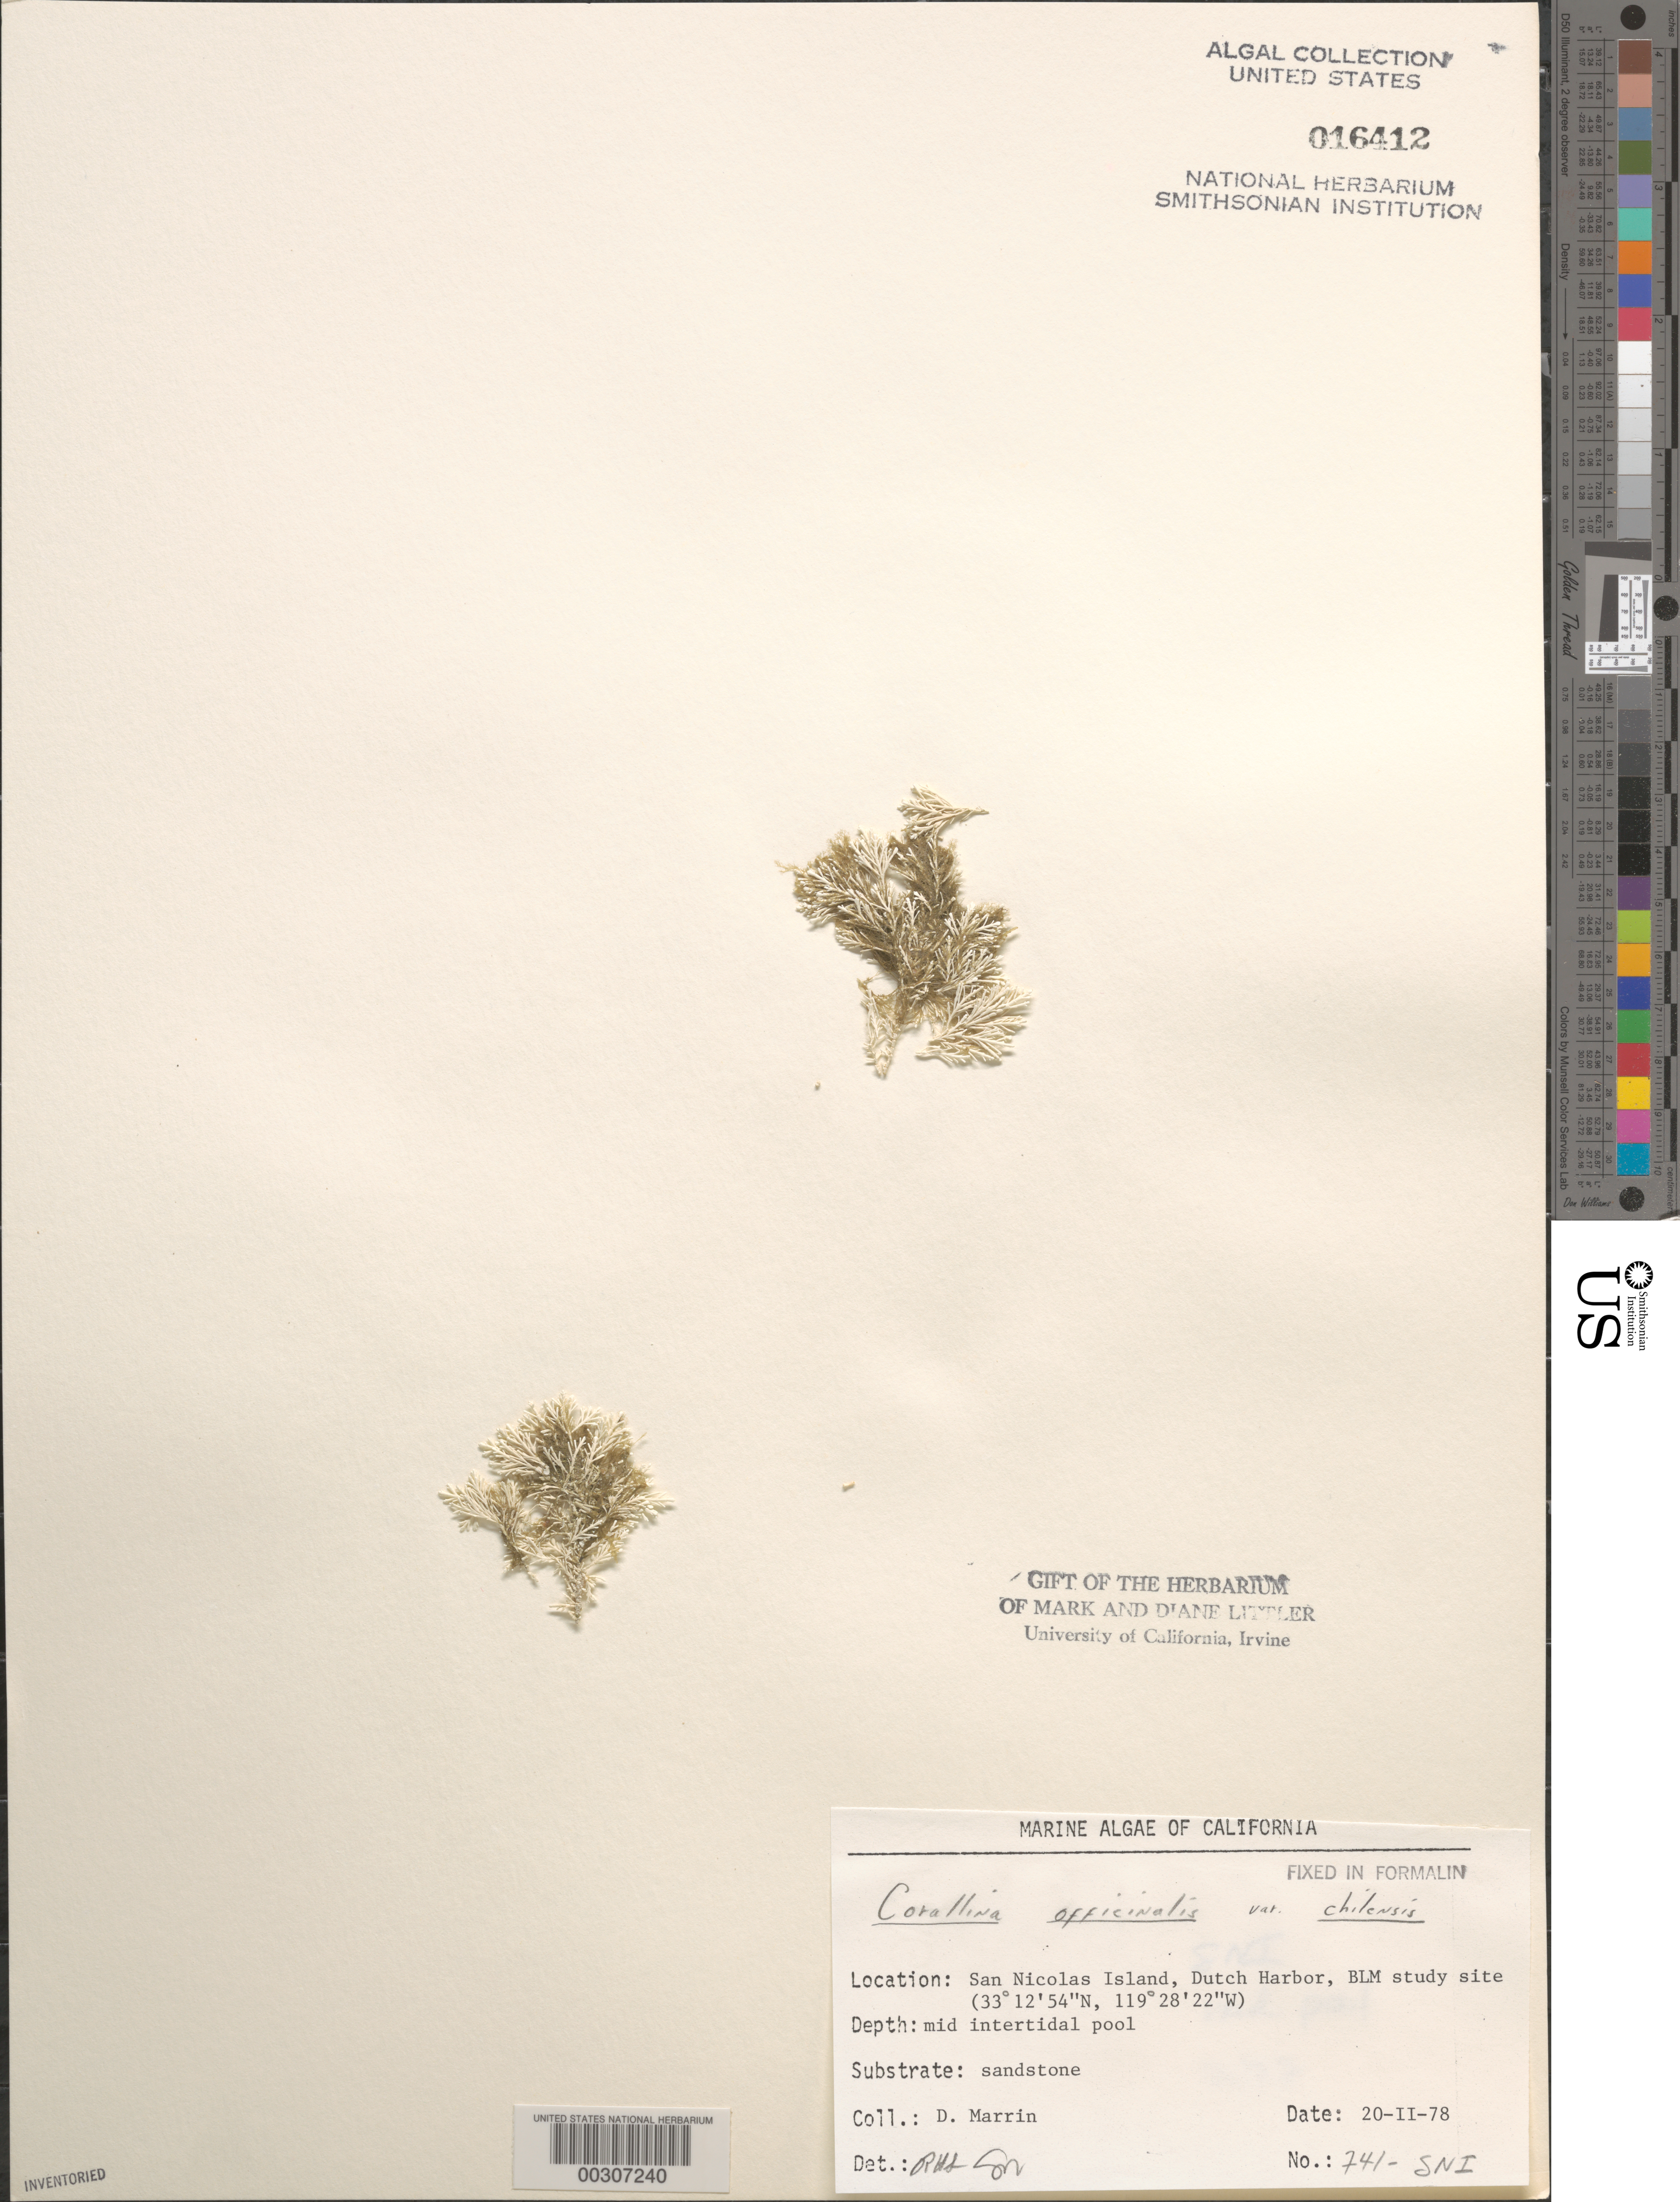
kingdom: Plantae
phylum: Rhodophyta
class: Florideophyceae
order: Corallinales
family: Corallinaceae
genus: Corallina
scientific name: Corallina officinalis var. chilensis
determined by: Sims, Robert H.; Murray, S. N.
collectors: D. Marrin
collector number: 741-SNI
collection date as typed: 20 Feb 1978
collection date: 1978-02-20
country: United States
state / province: California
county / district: Ventura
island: San Nicolas Island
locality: Dutch Harbor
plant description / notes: BLM-SOCALBIGHT Rocky Intertidal Survey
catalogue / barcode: US 16412